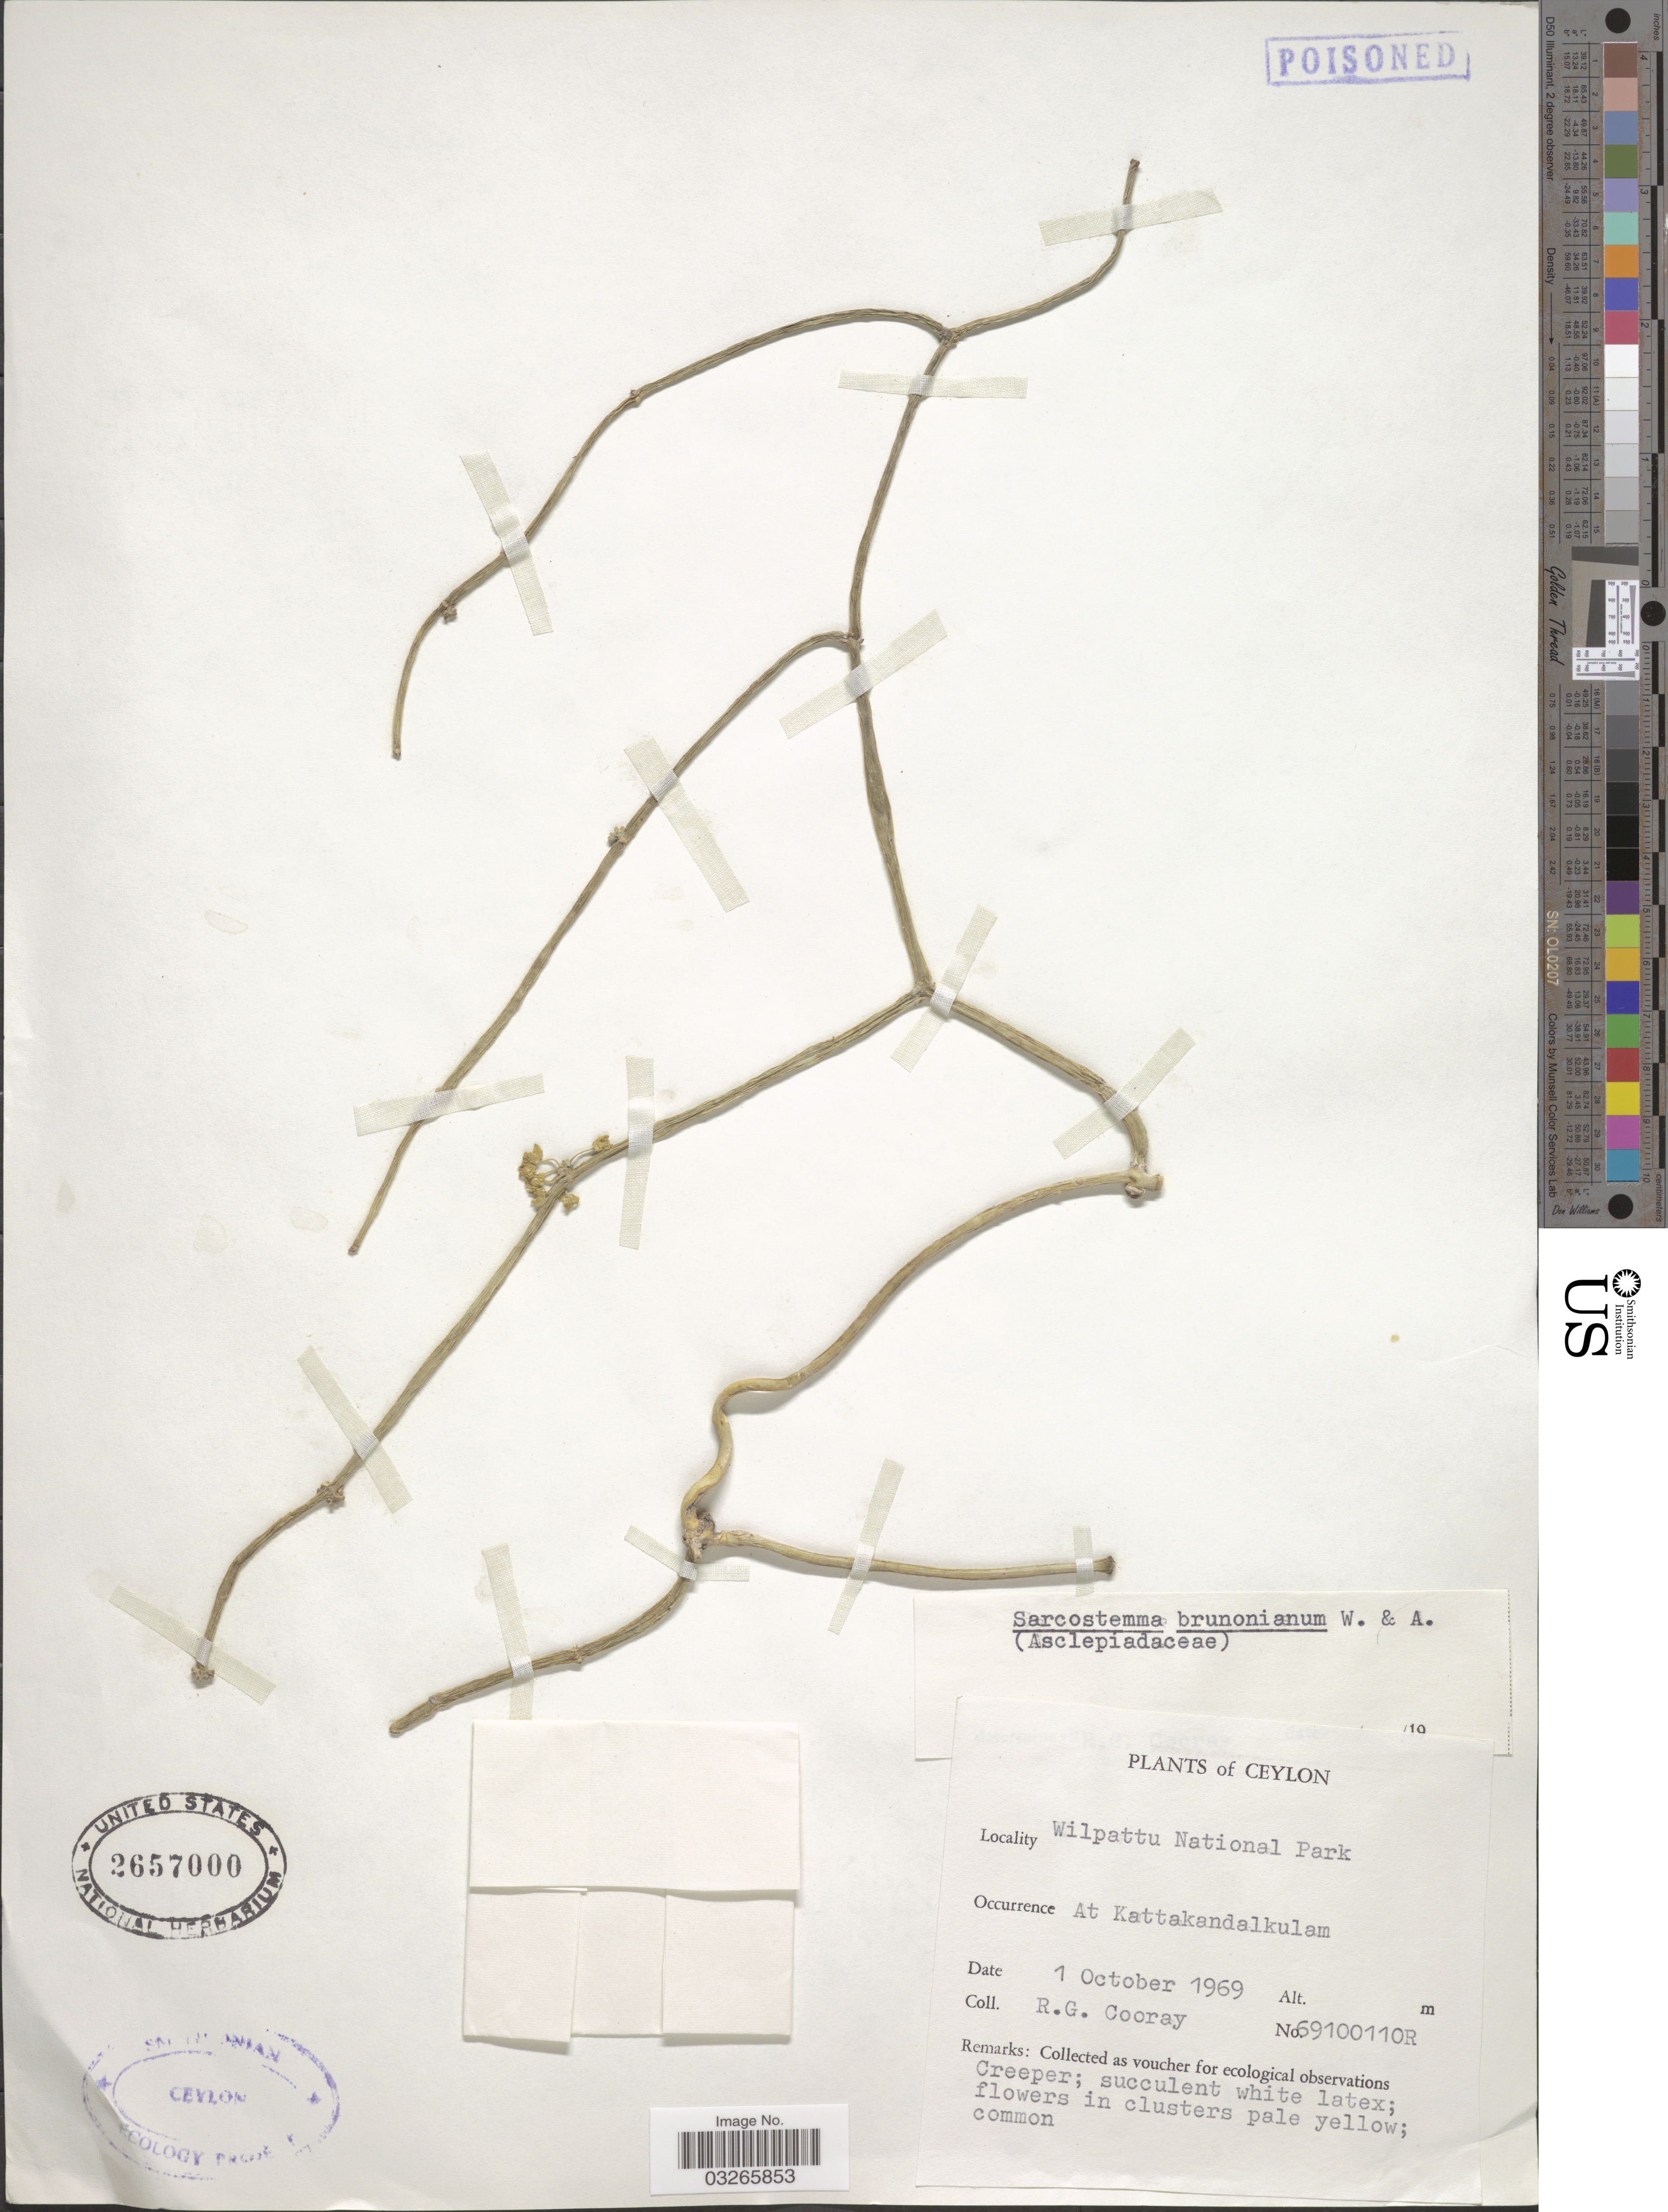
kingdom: Plantae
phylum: Tracheophyta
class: Magnoliopsida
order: Gentianales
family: Apocynaceae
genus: Sarcostemma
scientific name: Sarcostemma brunonianum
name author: Wight & Arn.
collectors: R. Cooray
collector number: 69100110R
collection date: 1969-10-01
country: Sri Lanka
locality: Ceylon. Wilpattu National Park. At Kattakandalkulam.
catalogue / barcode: US 2657000